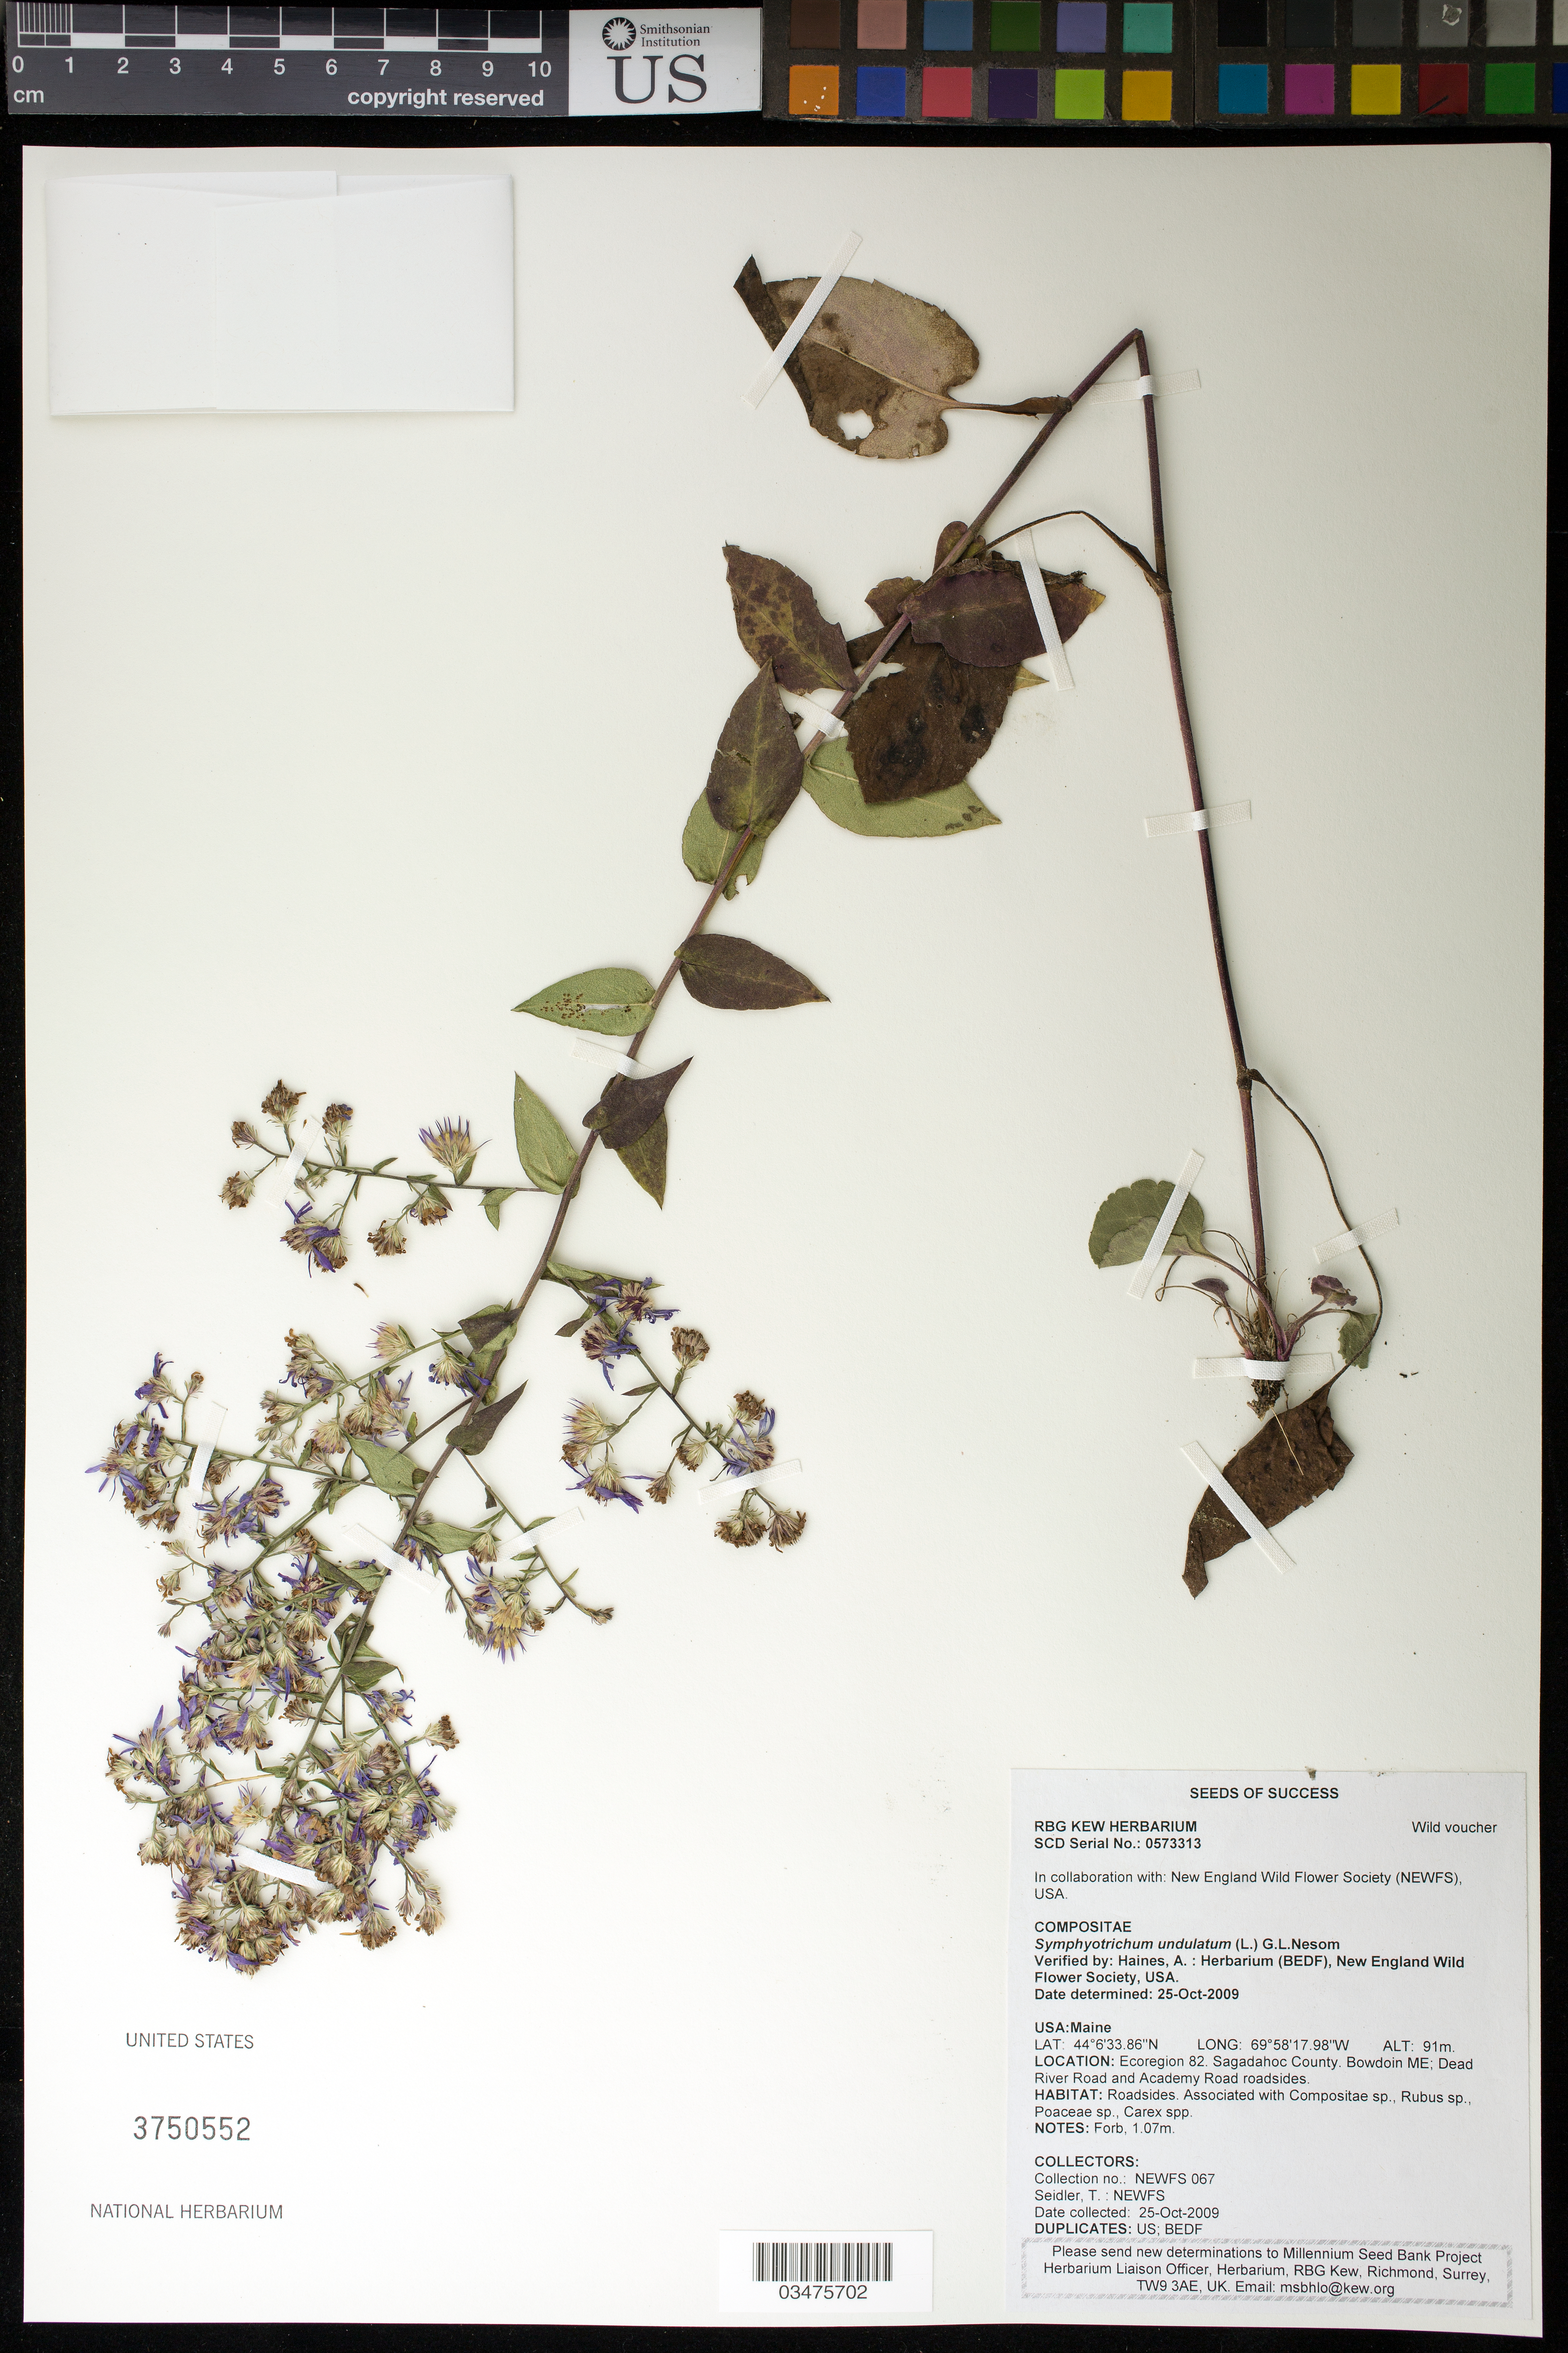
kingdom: Plantae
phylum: Tracheophyta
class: Magnoliopsida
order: Asterales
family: Asteraceae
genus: Symphyotrichum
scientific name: Symphyotrichum undulatum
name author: (L.) G.L. Nesom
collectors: T. Seidler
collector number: NEWFS 067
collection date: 2009-10-25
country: United States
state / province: Maine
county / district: Sagadahoc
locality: Bowdoin. Dead River Rd and Academy Rd roadsides.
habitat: Roadsides. With Compositae sp., Rubus sp., Poaceae sp., Carex sp.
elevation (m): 91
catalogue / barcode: US 3750552